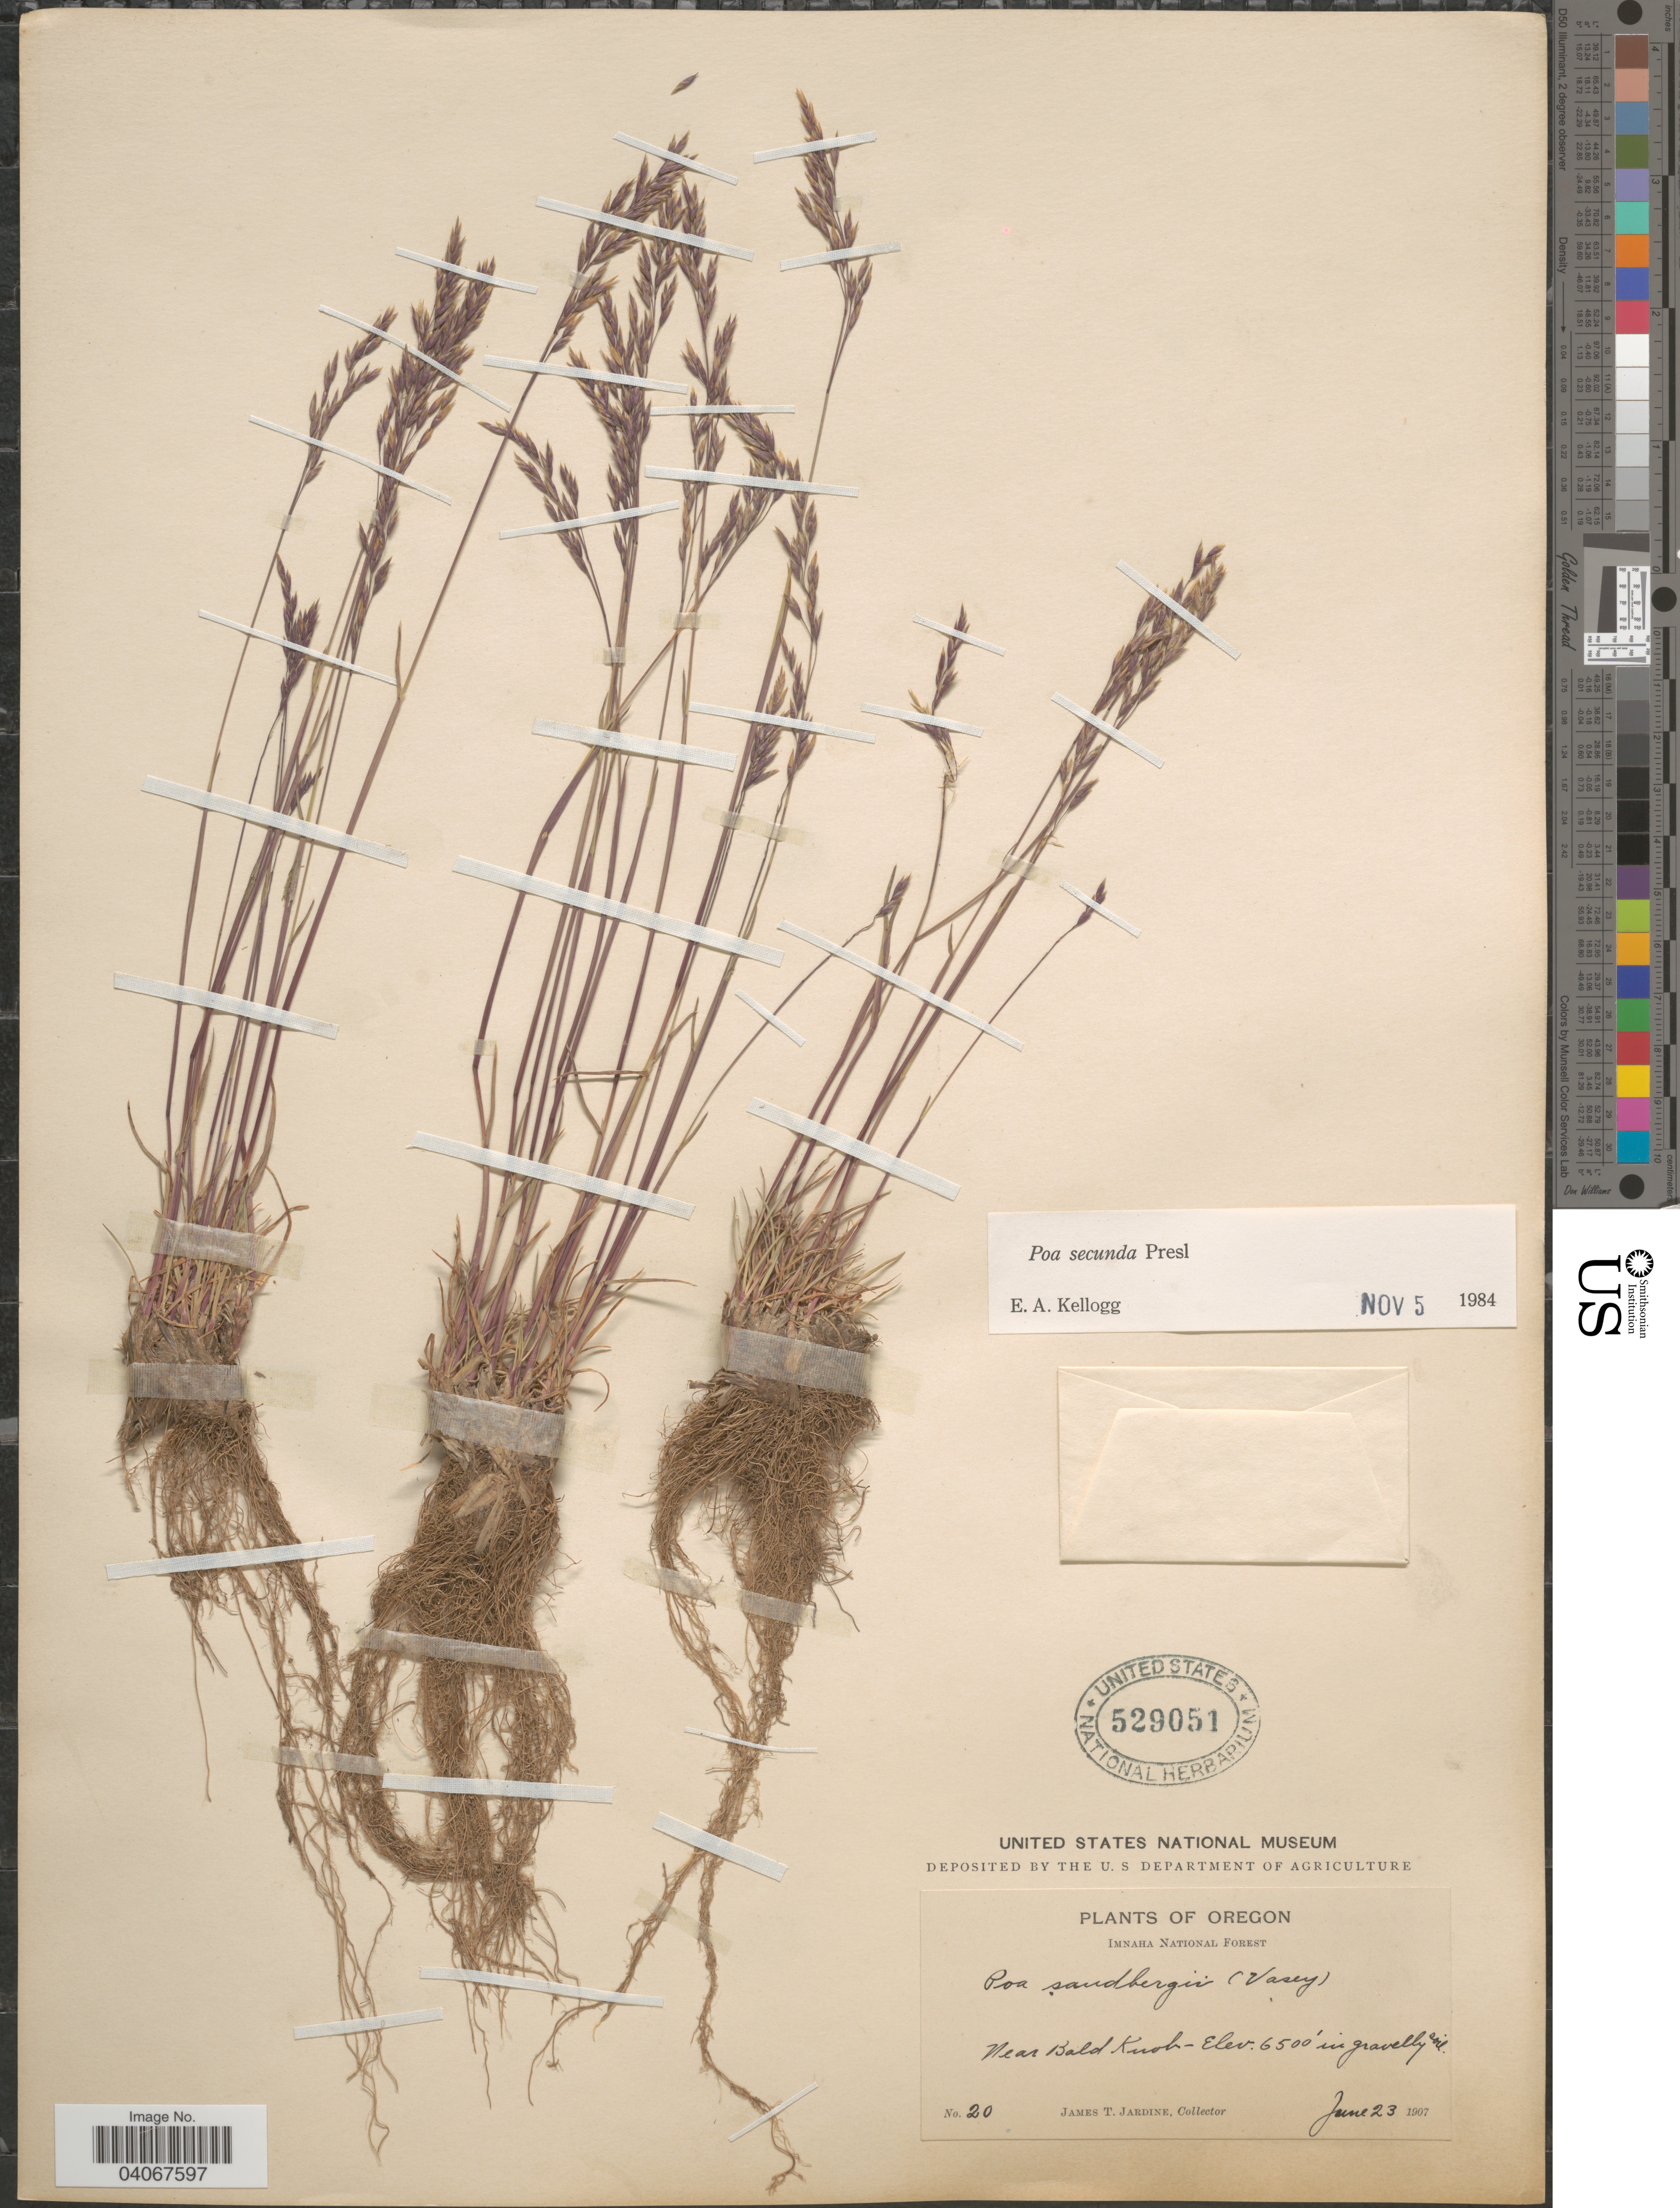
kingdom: Plantae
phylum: Tracheophyta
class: Liliopsida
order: Poales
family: Poaceae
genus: Poa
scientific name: Poa secunda subsp. secunda var. secunda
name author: J. Presl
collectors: J. T. Jardine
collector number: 20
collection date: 1907-06-23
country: United States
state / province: Oregon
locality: Imnaha National Forest. Near Bald Knob.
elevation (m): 1981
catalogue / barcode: US 529051